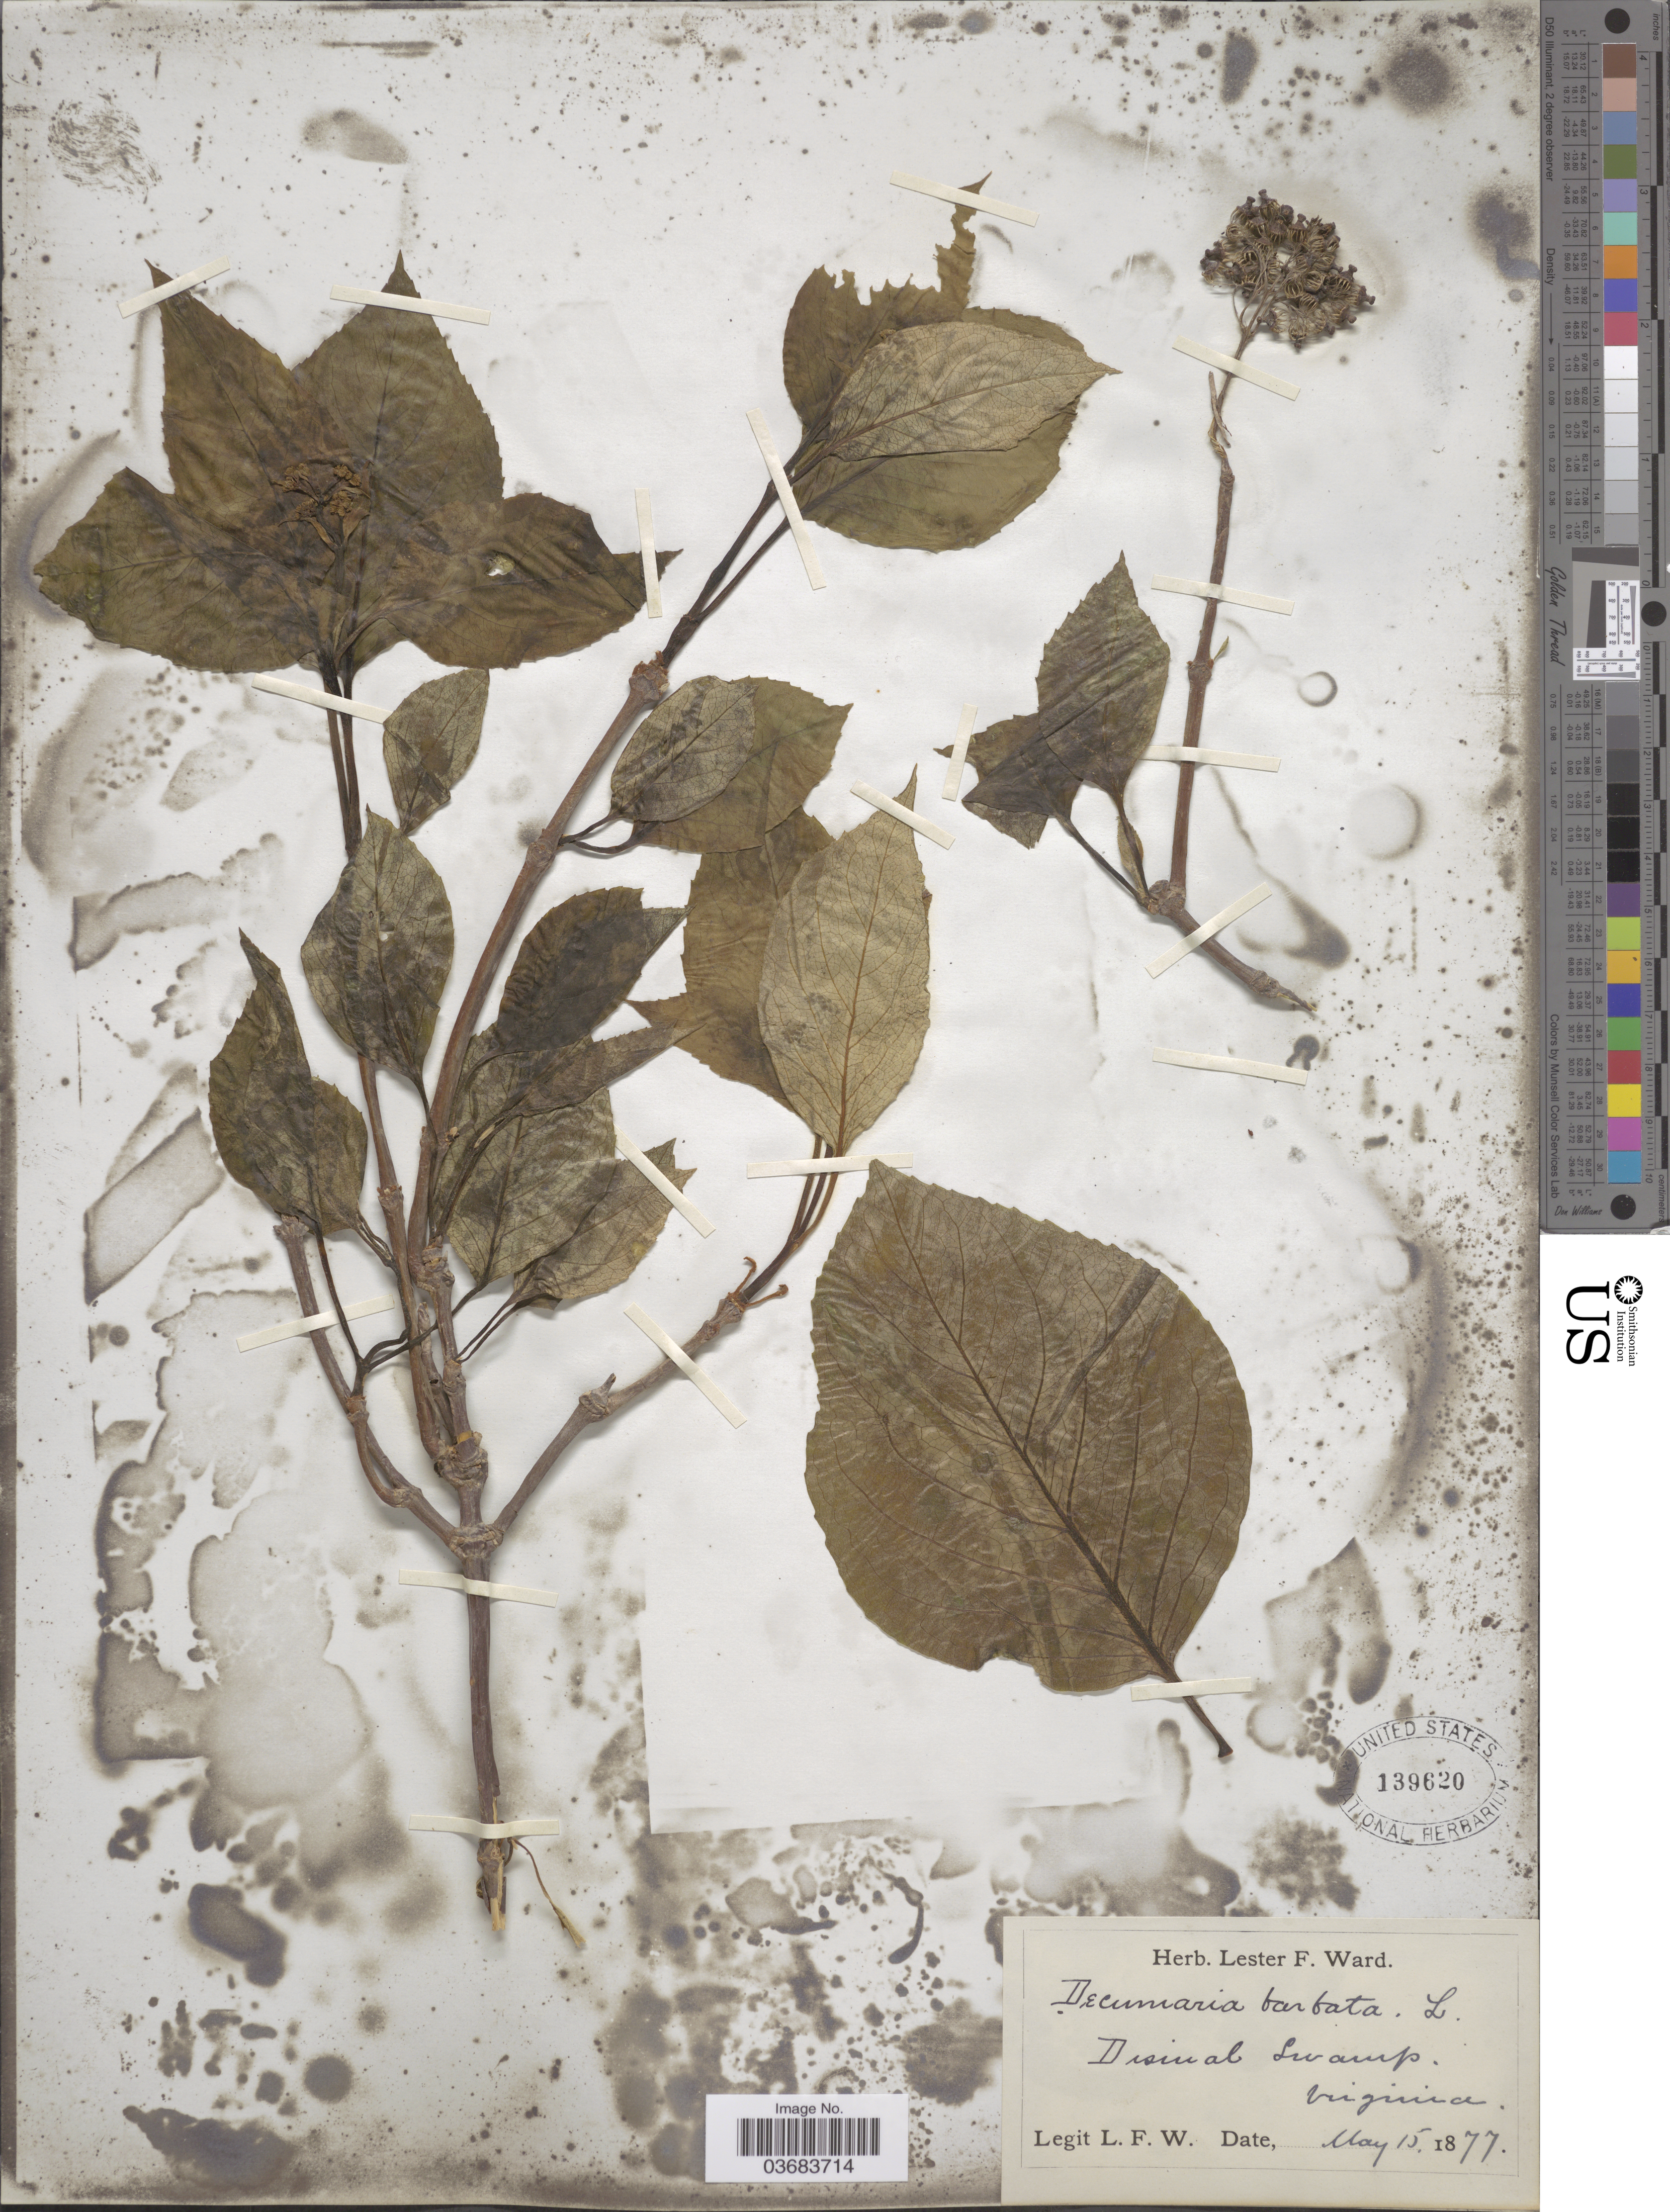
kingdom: Plantae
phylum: Tracheophyta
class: Magnoliopsida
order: Cornales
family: Hydrangeaceae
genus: Hydrangea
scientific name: Hydrangea barbara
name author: (L.) Bernd Schulz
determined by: Strong, Mark T., (BOT), Smithsonian Institution - National Museum of Natural History (UNITED STATES)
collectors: L. F. Ward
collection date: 1877-05-15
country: United States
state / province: Virginia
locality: Dismal Swamp.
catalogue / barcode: US 139620